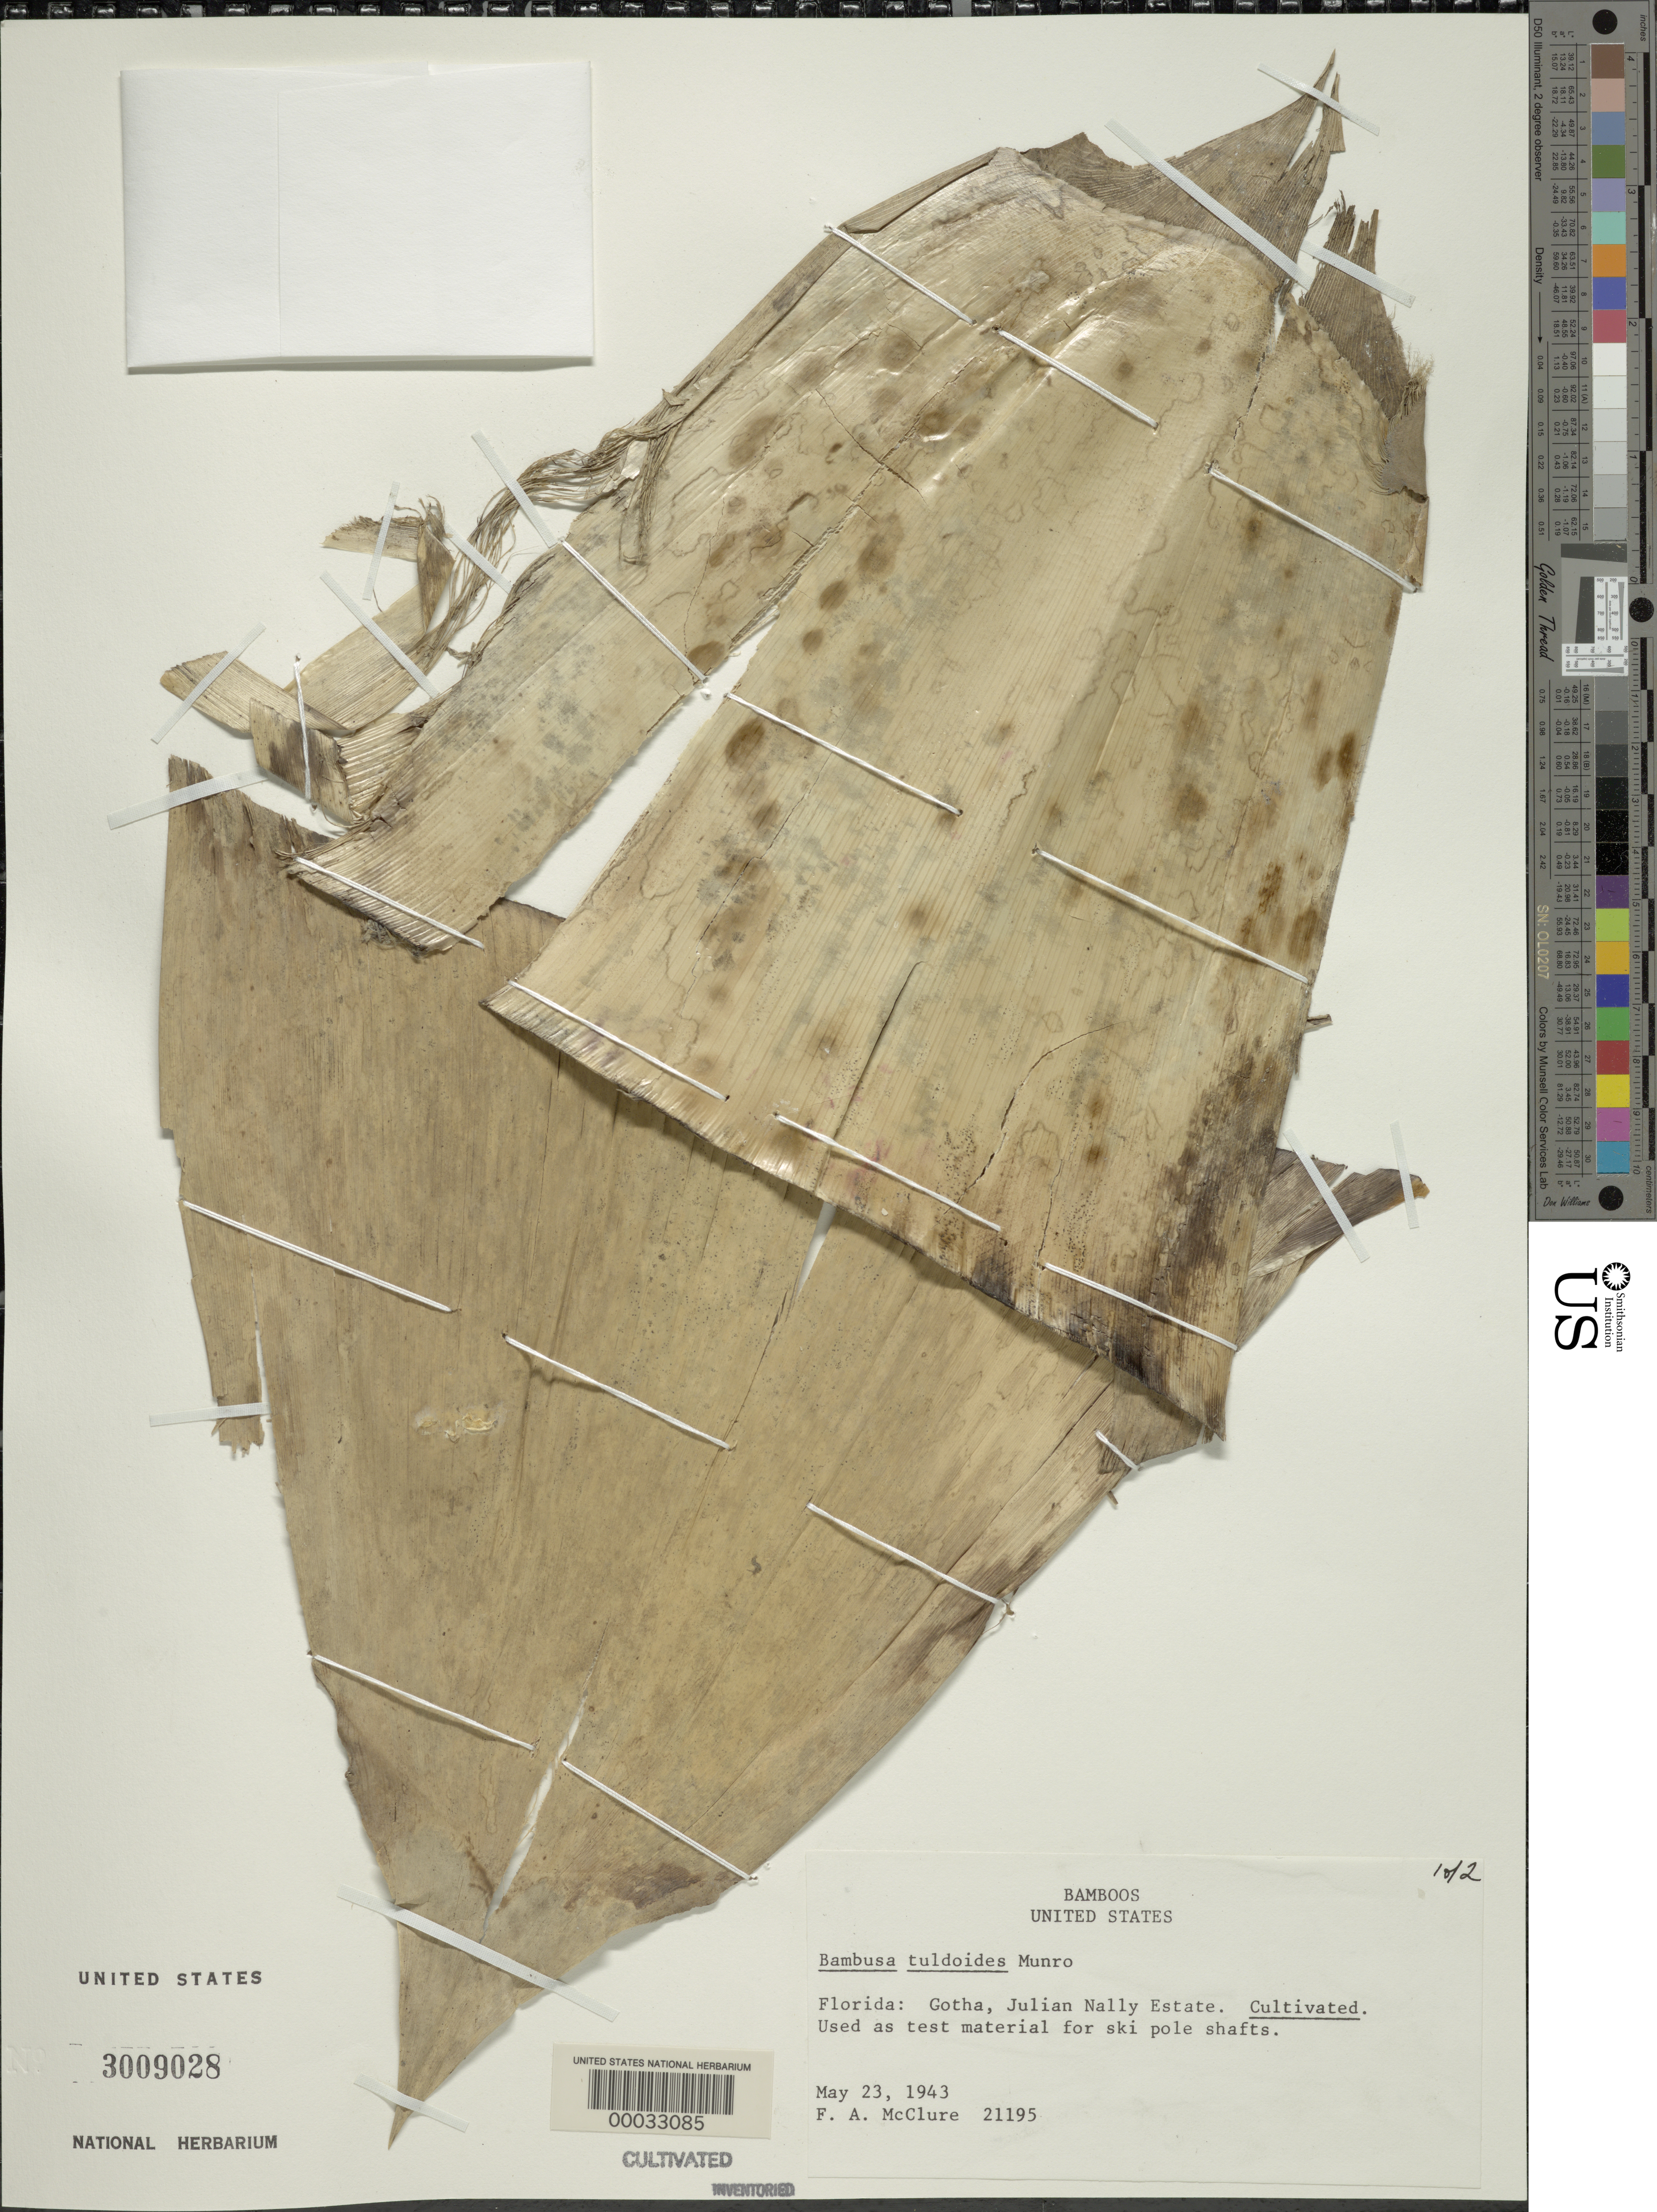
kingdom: Plantae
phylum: Tracheophyta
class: Liliopsida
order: Poales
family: Poaceae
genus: Bambusa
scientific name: Bambusa tuldoides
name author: Munro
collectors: F. A. McClure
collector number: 21195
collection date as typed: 23 May 1943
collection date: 1943-05-23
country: United States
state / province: Florida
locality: Julian nally estate, gotha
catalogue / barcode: US 3009028